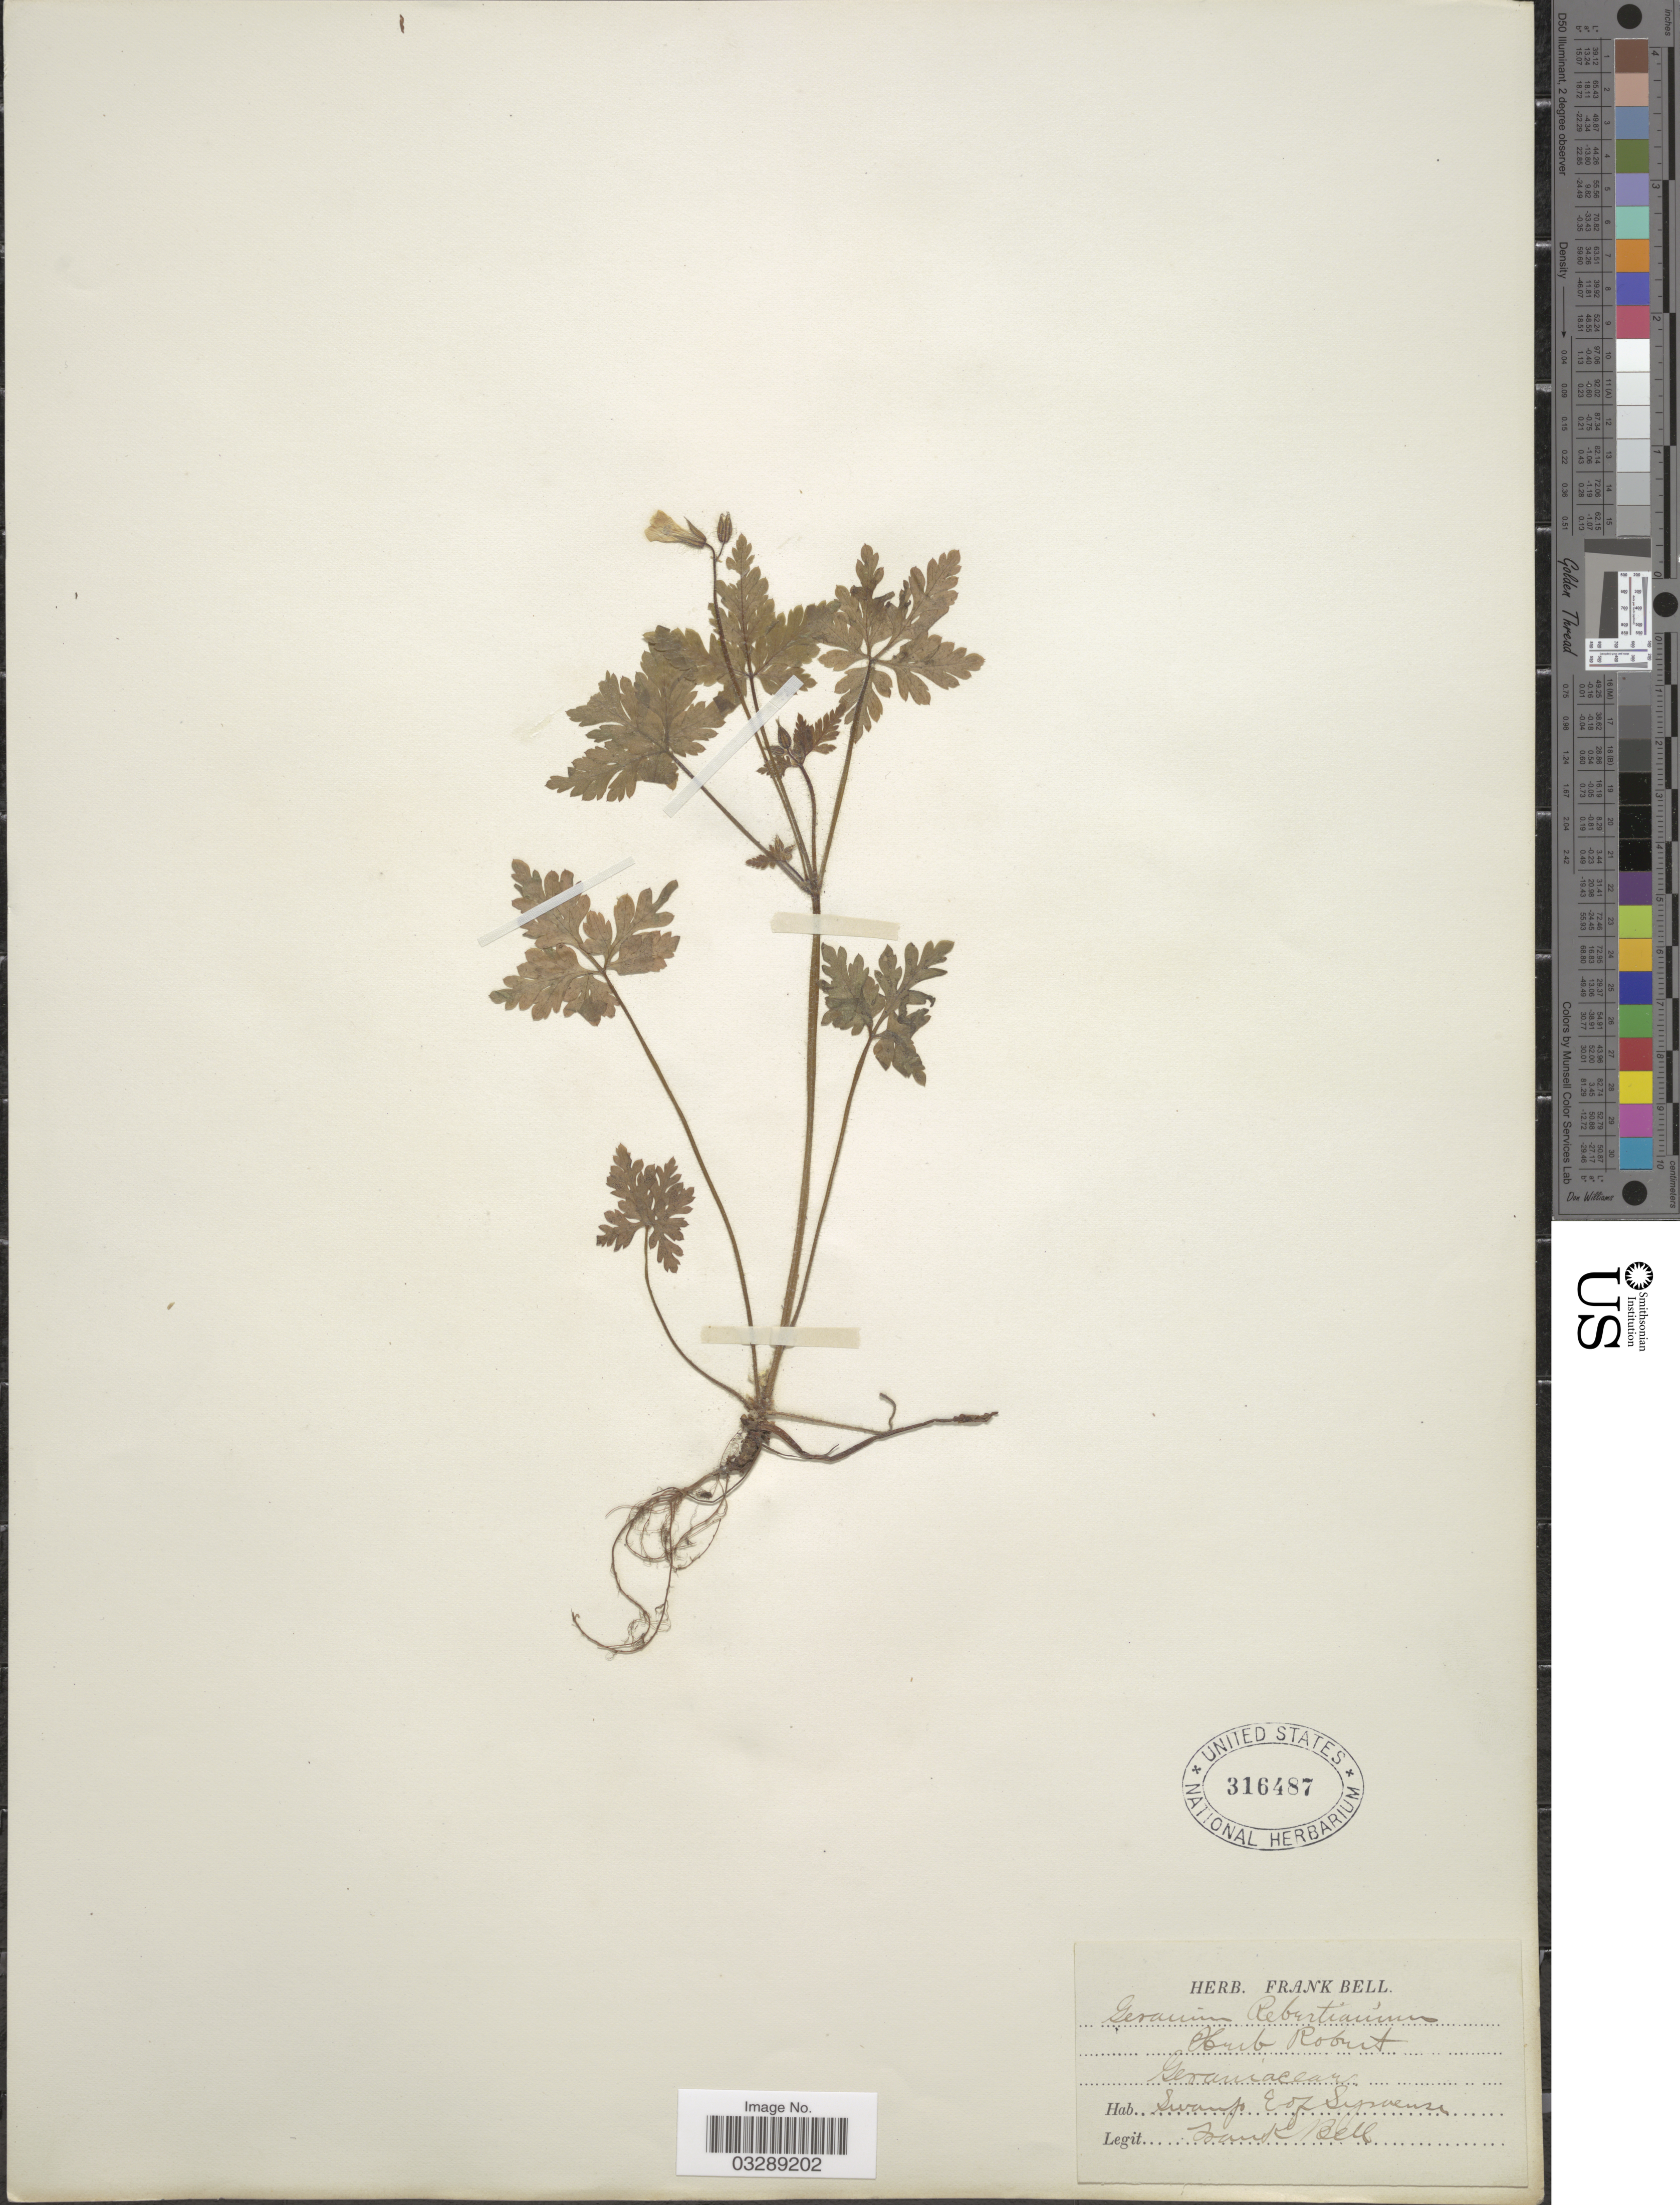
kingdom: Plantae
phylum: Tracheophyta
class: Magnoliopsida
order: Geraniales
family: Geraniaceae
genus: Geranium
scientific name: Geranium robertianum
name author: L.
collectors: F. Bell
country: United States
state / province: New York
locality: Swamp E of Syracuse.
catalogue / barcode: US 316487